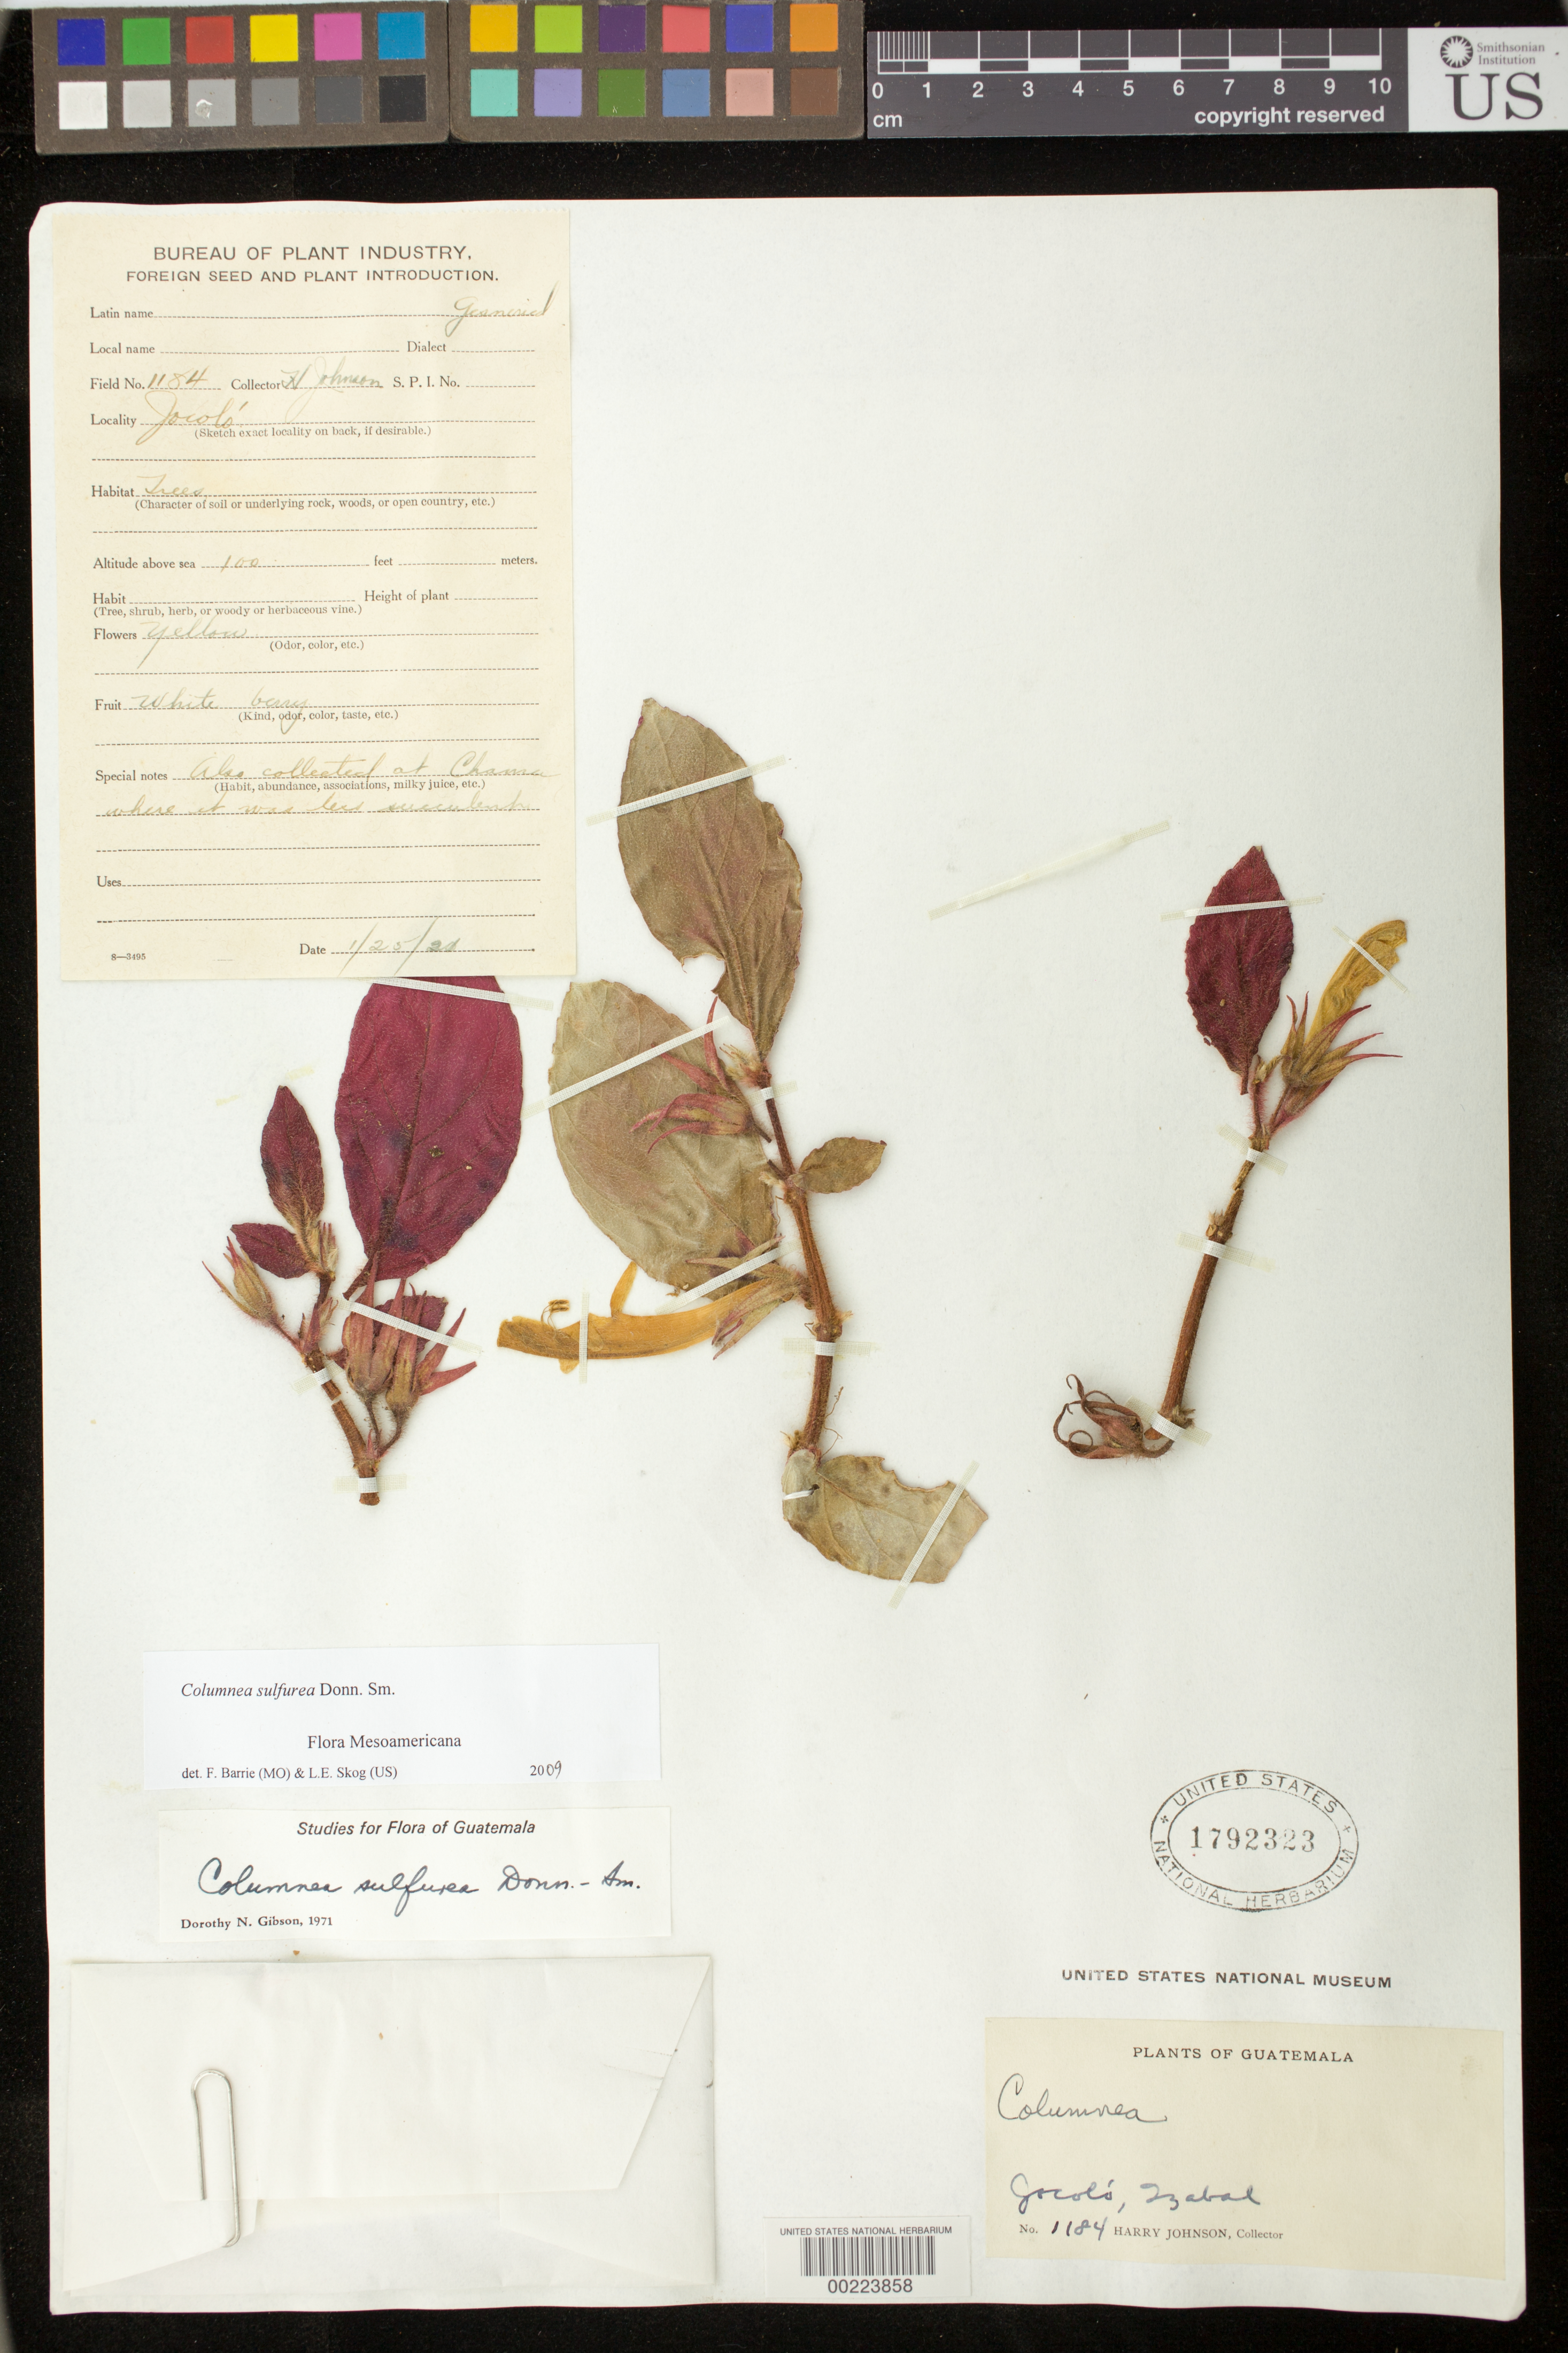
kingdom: Plantae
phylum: Tracheophyta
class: Magnoliopsida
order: Lamiales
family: Gesneriaceae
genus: Columnea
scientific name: Columnea sulfurea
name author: Donn. Sm.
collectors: H. Johnson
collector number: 1184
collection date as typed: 25 Jan 1921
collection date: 1921-01-25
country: Guatemala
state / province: Izabal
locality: Jocolo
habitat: Trees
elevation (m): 30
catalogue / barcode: US 1792323